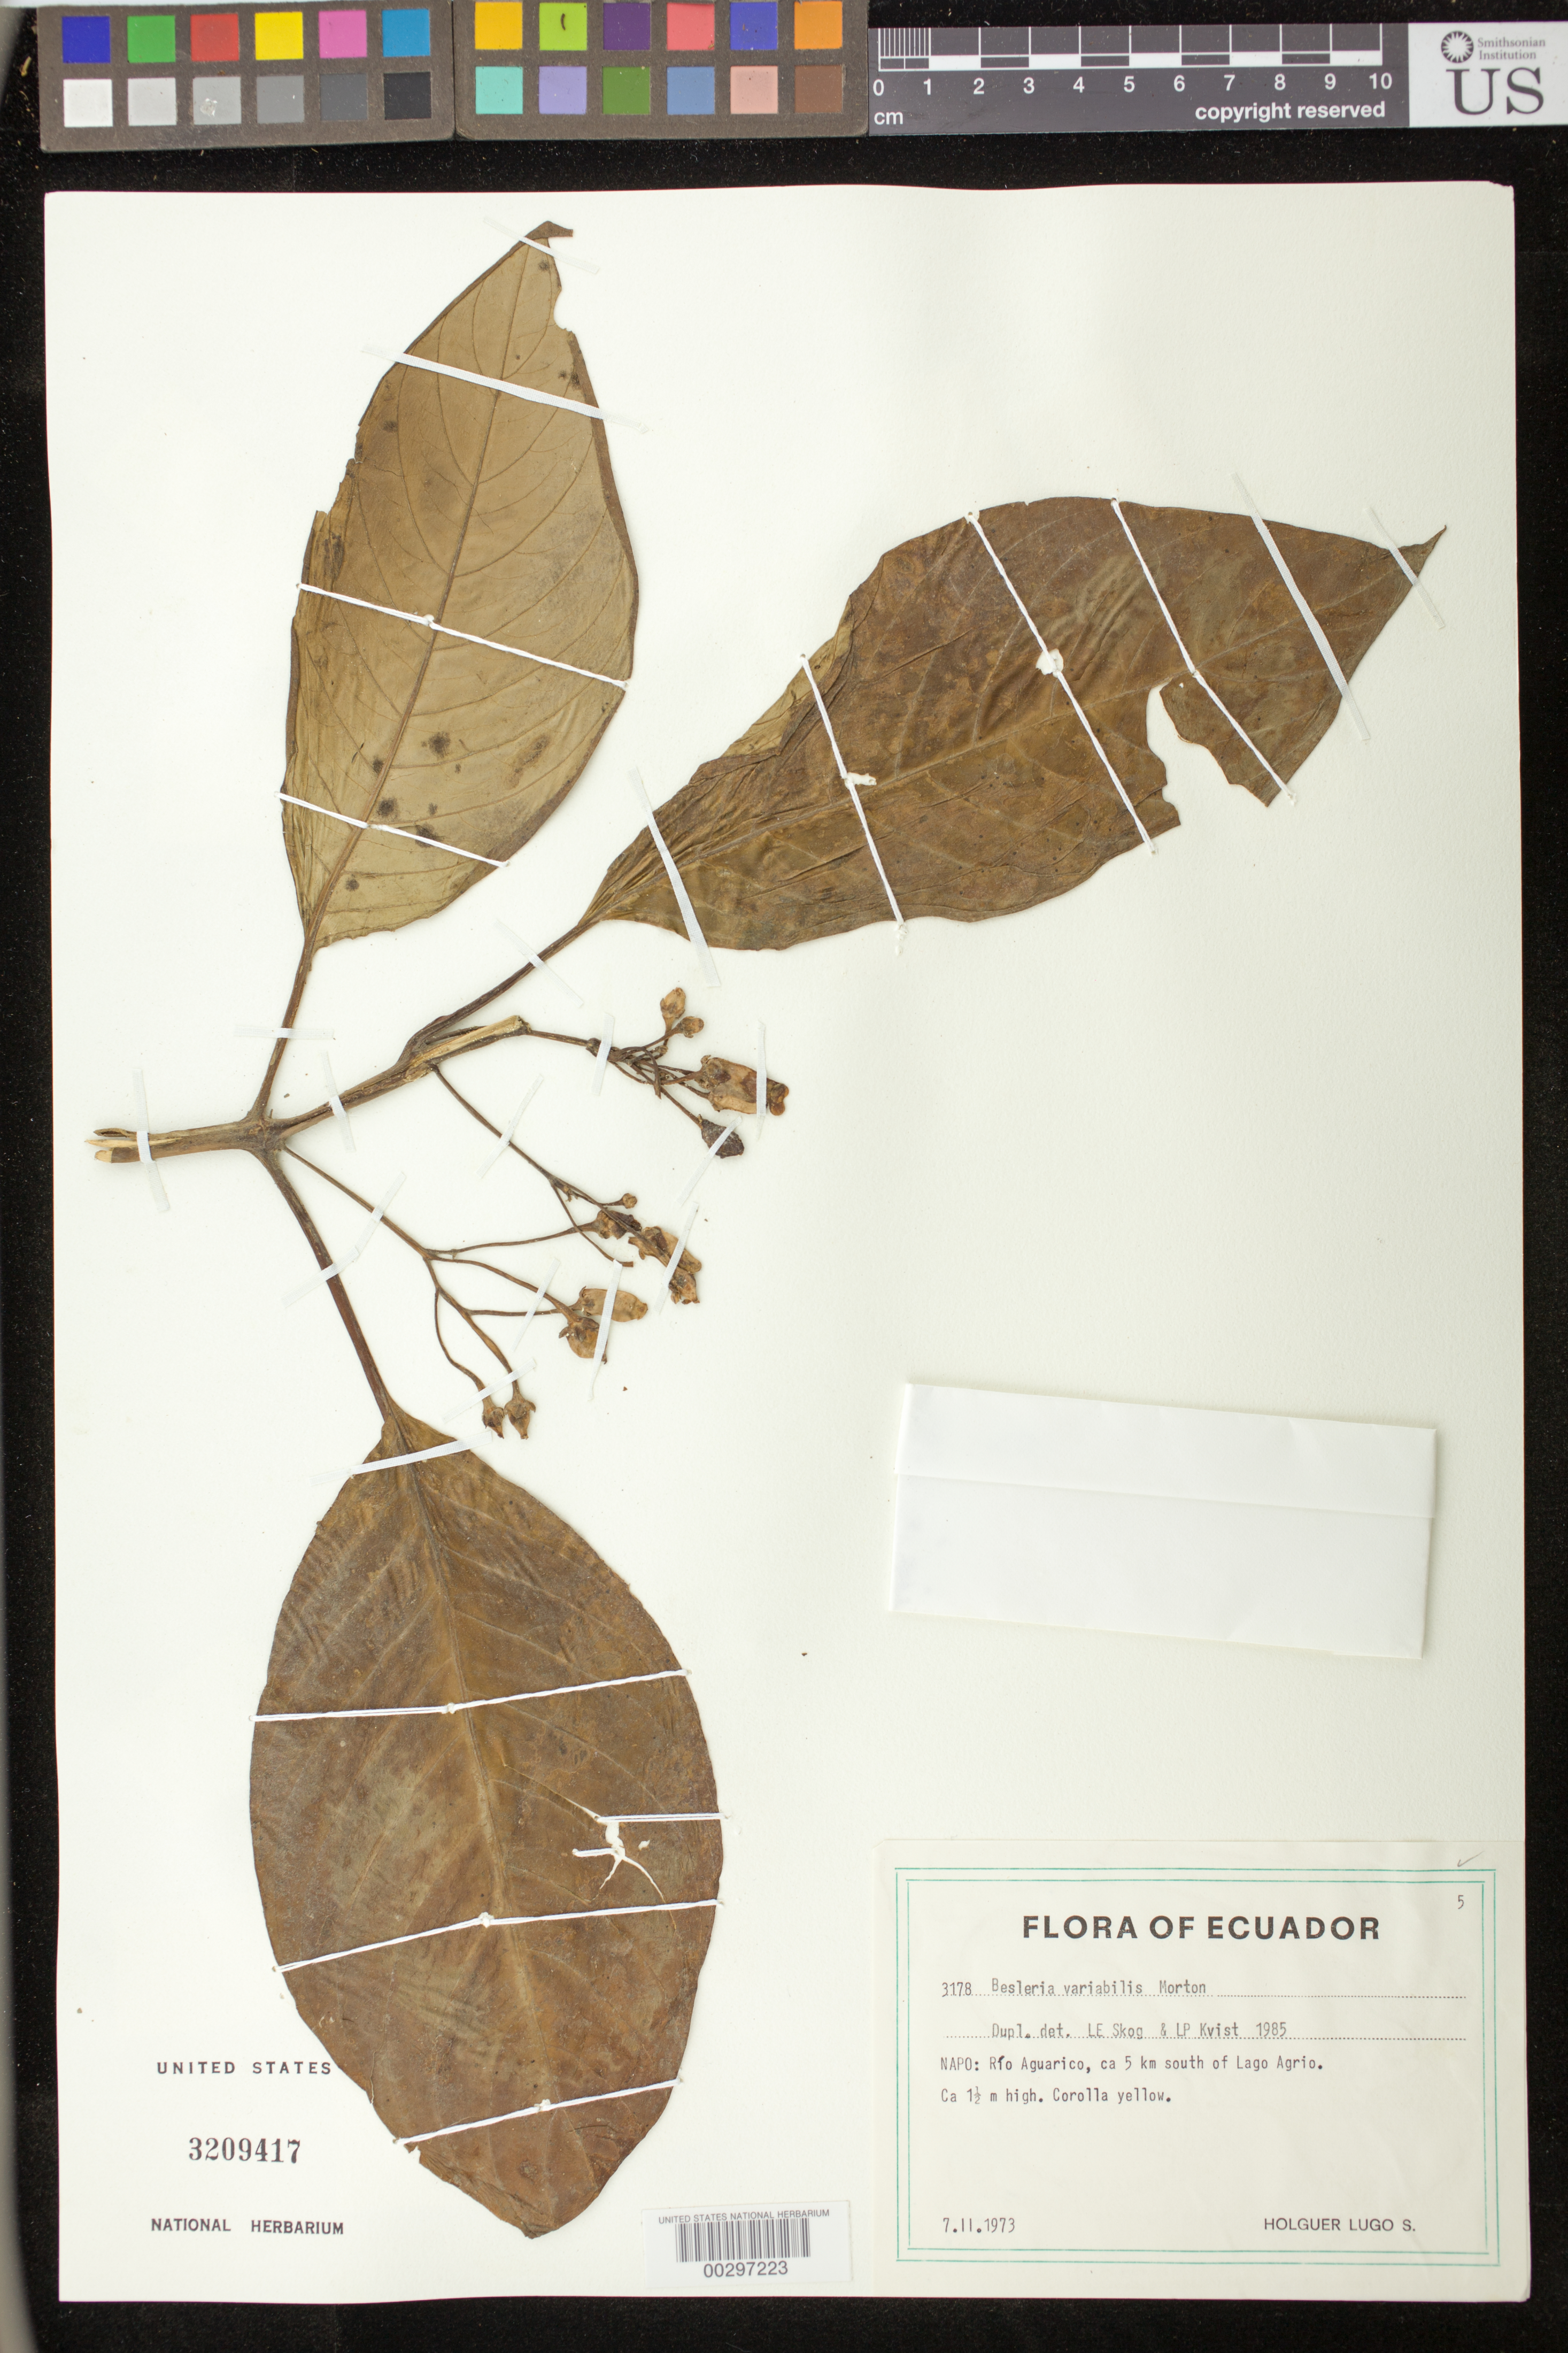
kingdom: Plantae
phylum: Tracheophyta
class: Magnoliopsida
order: Lamiales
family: Gesneriaceae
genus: Besleria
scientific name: Besleria variabilis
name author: C.V. Morton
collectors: H. Lugo S.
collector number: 3178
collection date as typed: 07 Feb 1973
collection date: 1973-02-07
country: Ecuador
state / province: Sucumbíos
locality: Napo.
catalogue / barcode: US 3209417